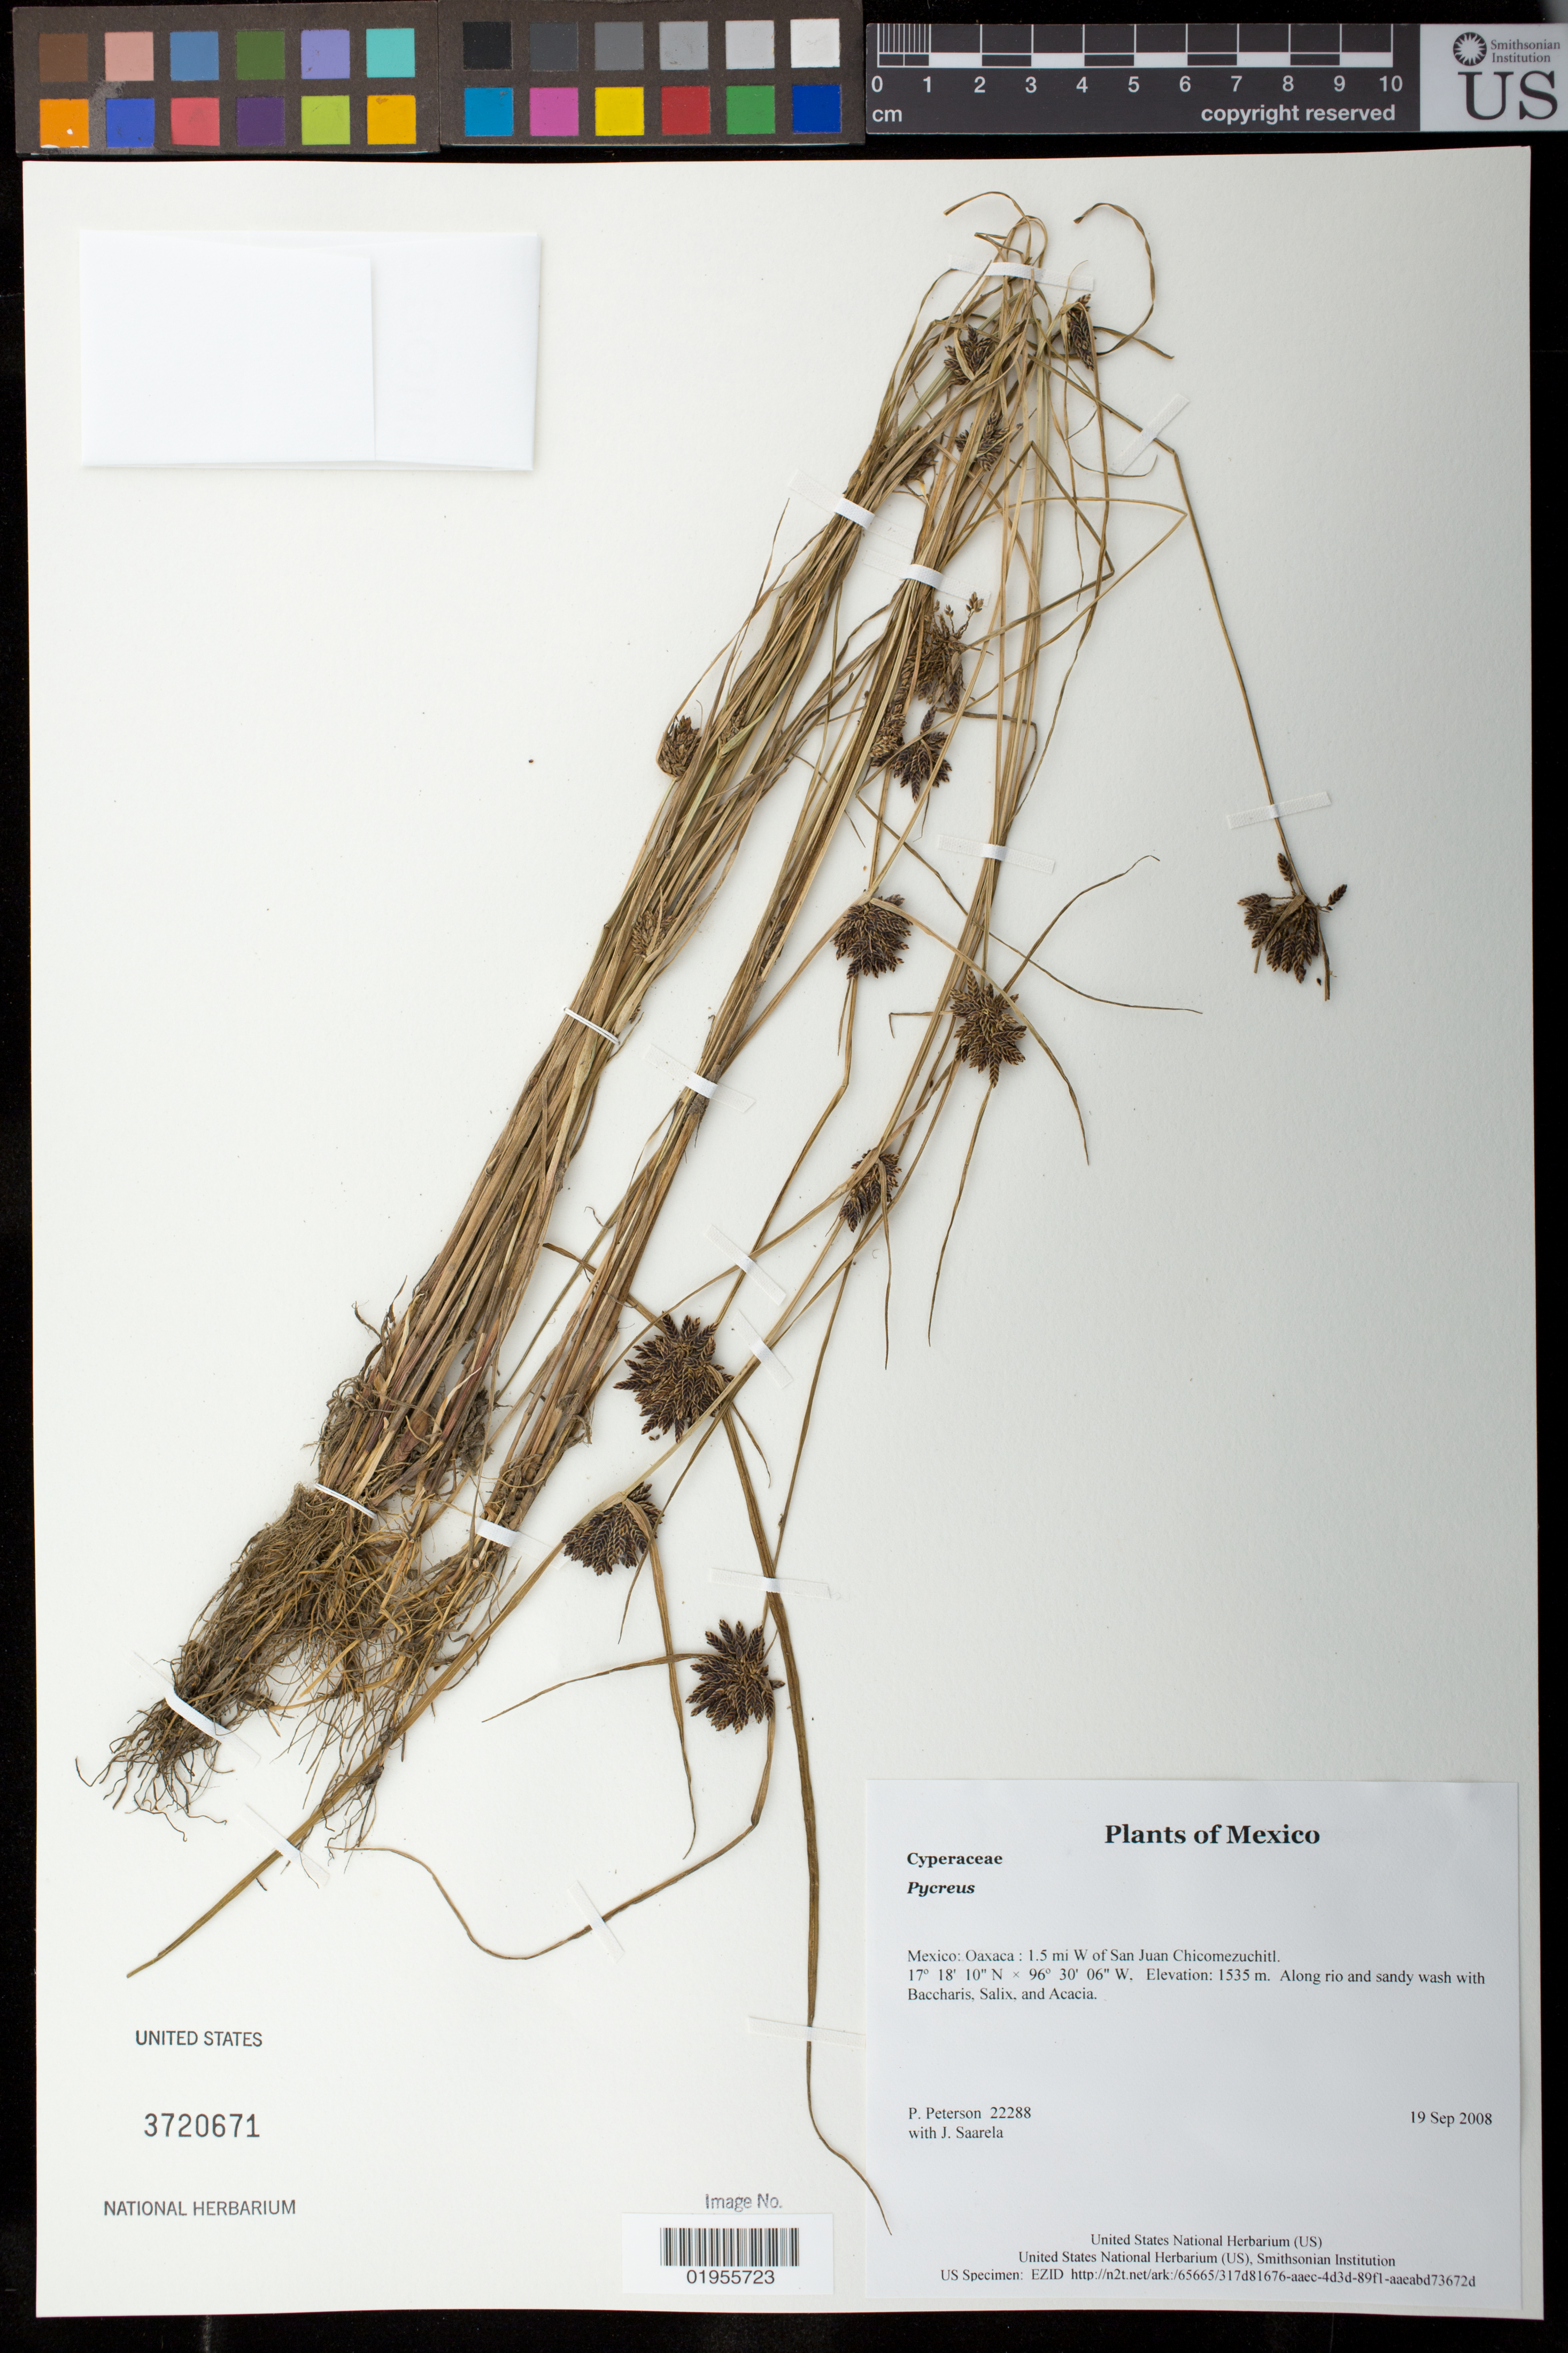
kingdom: Plantae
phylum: Tracheophyta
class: Liliopsida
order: Poales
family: Cyperaceae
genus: Cyperus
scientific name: Cyperus niger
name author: Ruiz & Pav.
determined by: Strong, Mark T., (BOT), Smithsonian Institution - National Museum of Natural History (UNITED STATES)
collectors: P. M. Peterson & J. Saarela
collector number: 22288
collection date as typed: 19 Sep 2008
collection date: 2008-09-19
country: Mexico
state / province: Oaxaca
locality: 1.5 mi W of San Juan Chicomezuchitl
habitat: Along rio and sandy wash with Baccharis, Salix, and Acacia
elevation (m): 1535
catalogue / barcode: US 3720671